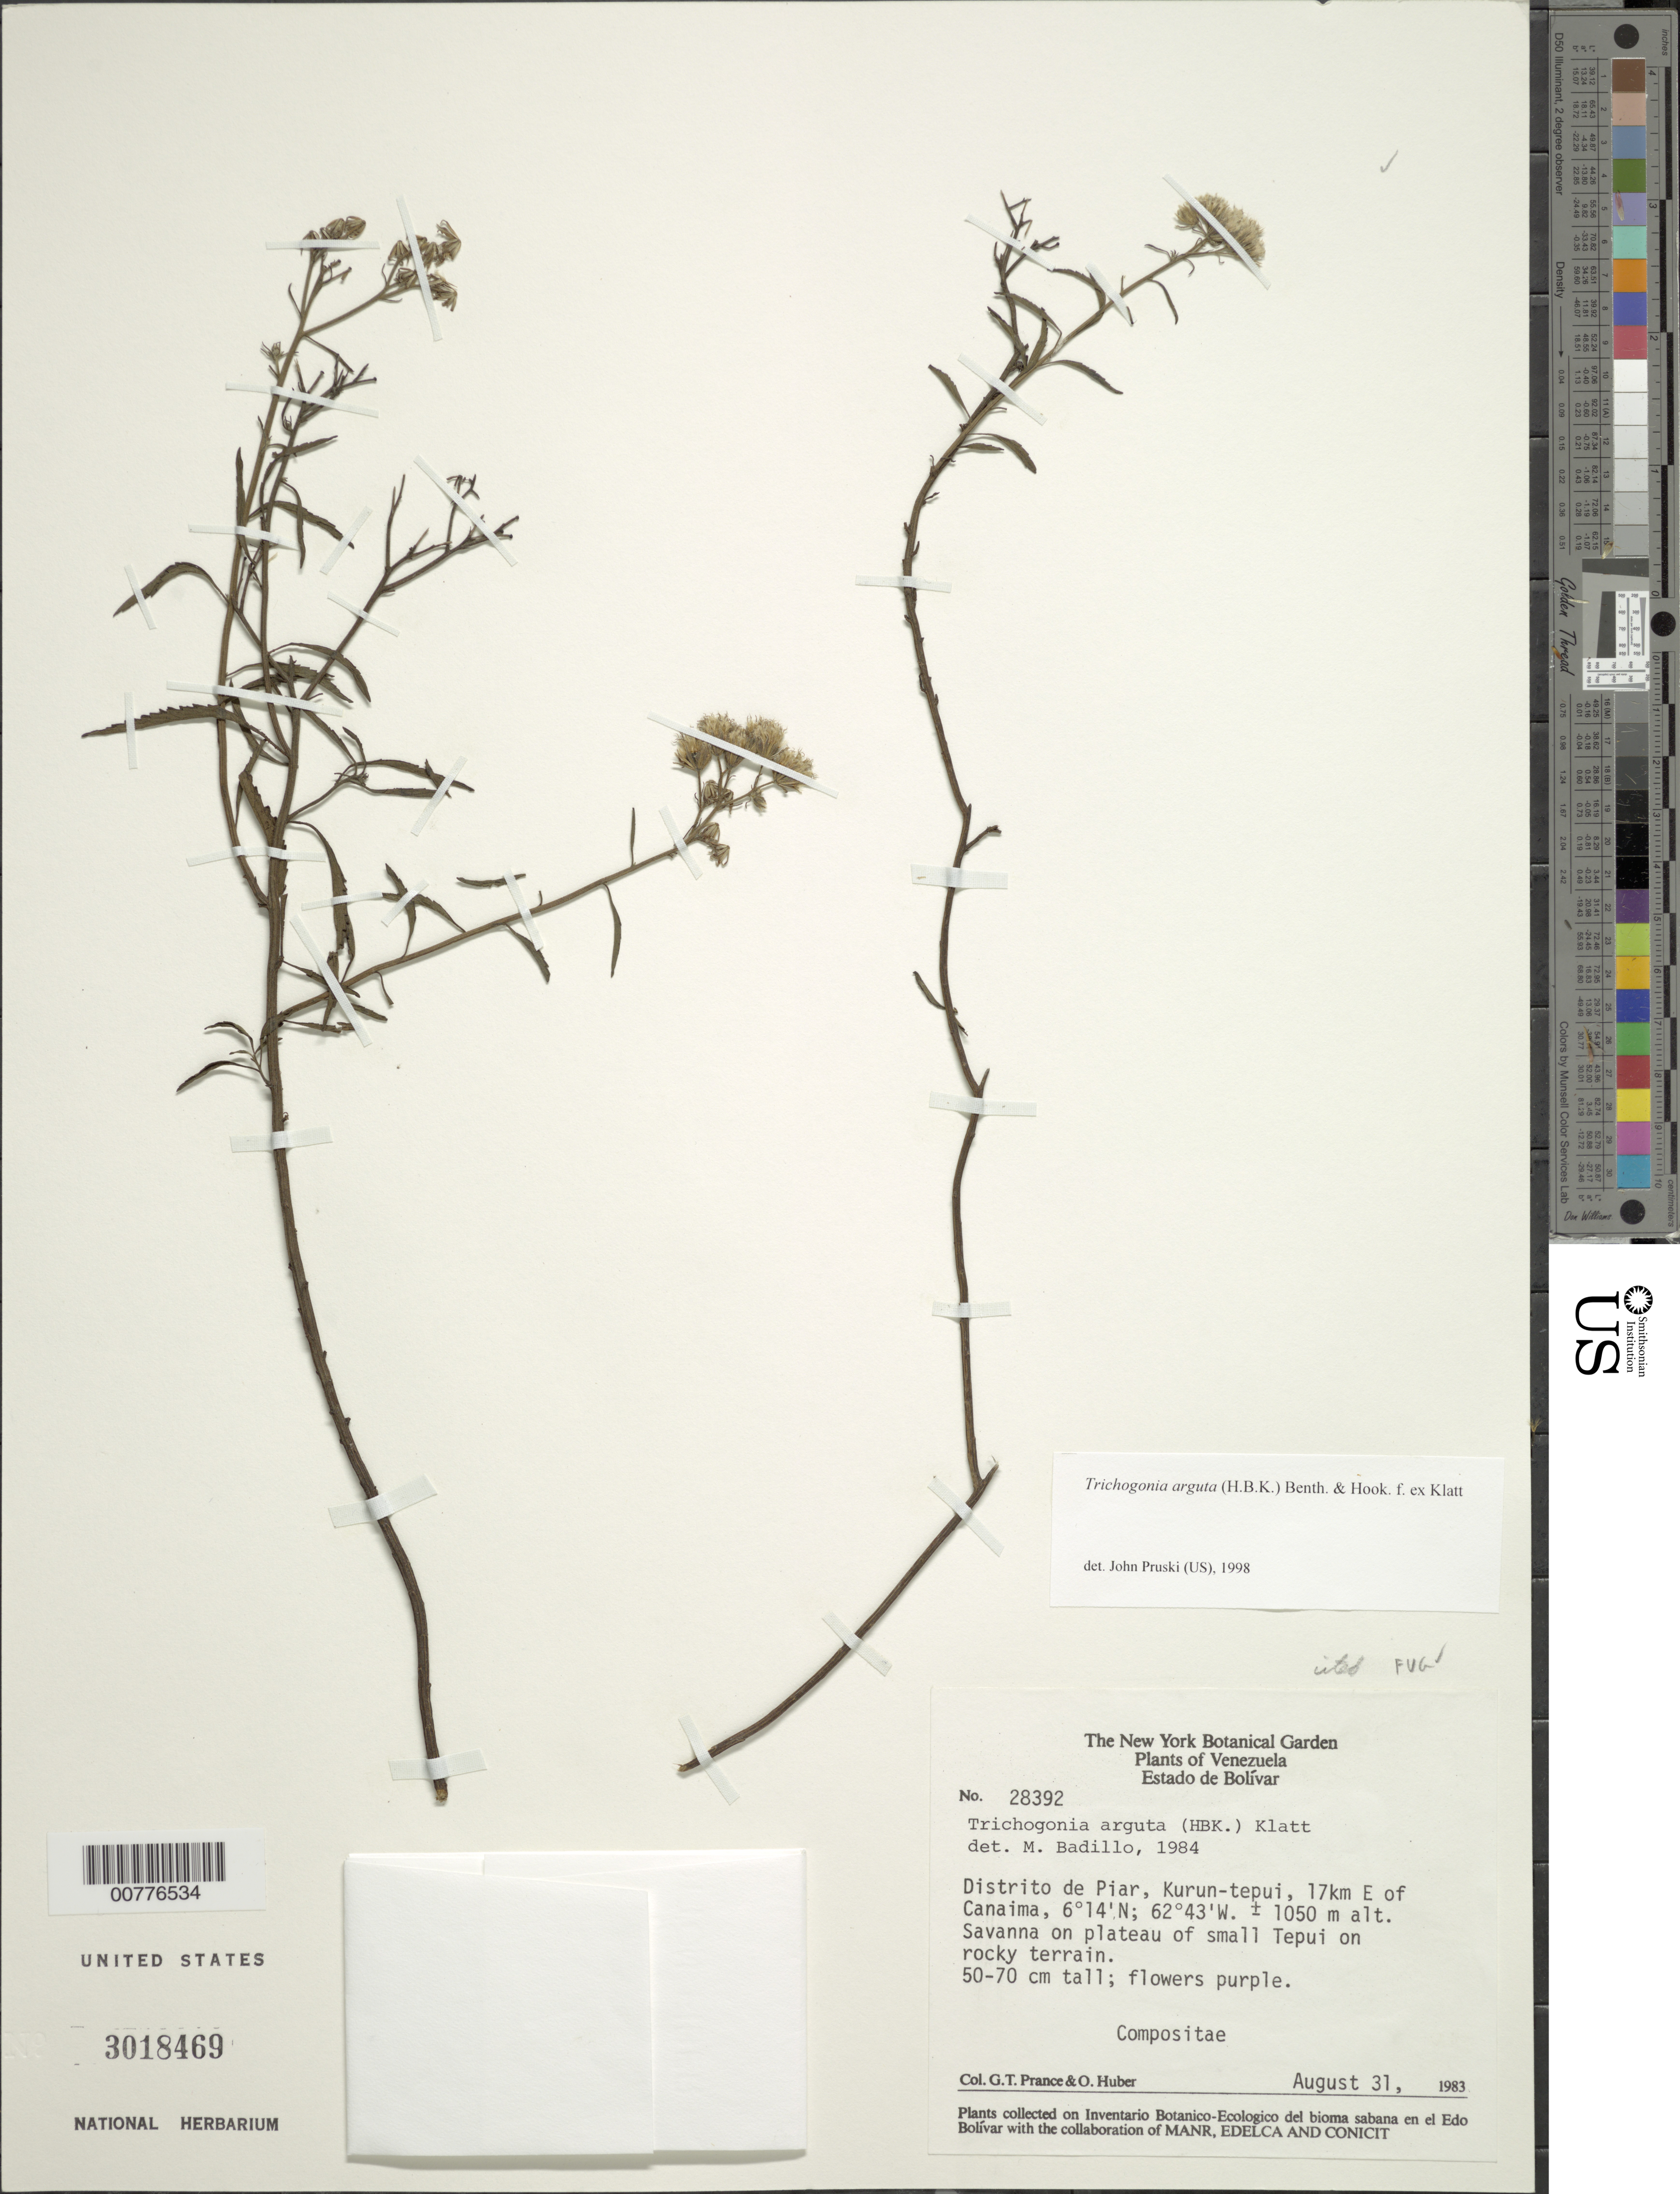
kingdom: Plantae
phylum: Tracheophyta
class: Magnoliopsida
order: Asterales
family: Asteraceae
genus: Trichogonia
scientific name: Trichogonia arguta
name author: (Kunth) Benth. & Hook. f. ex Klatt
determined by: Pruski, J. F.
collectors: G. T. Prance & O. Huber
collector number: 28392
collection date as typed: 31-Aug-83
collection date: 1983-08-31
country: Venezuela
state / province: Bolívar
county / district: Piar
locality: Kurun-tepuí, 17 km E of Canaima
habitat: Savanna on plateau of small tepui on rocky terrain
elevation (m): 1050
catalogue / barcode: US 3018469